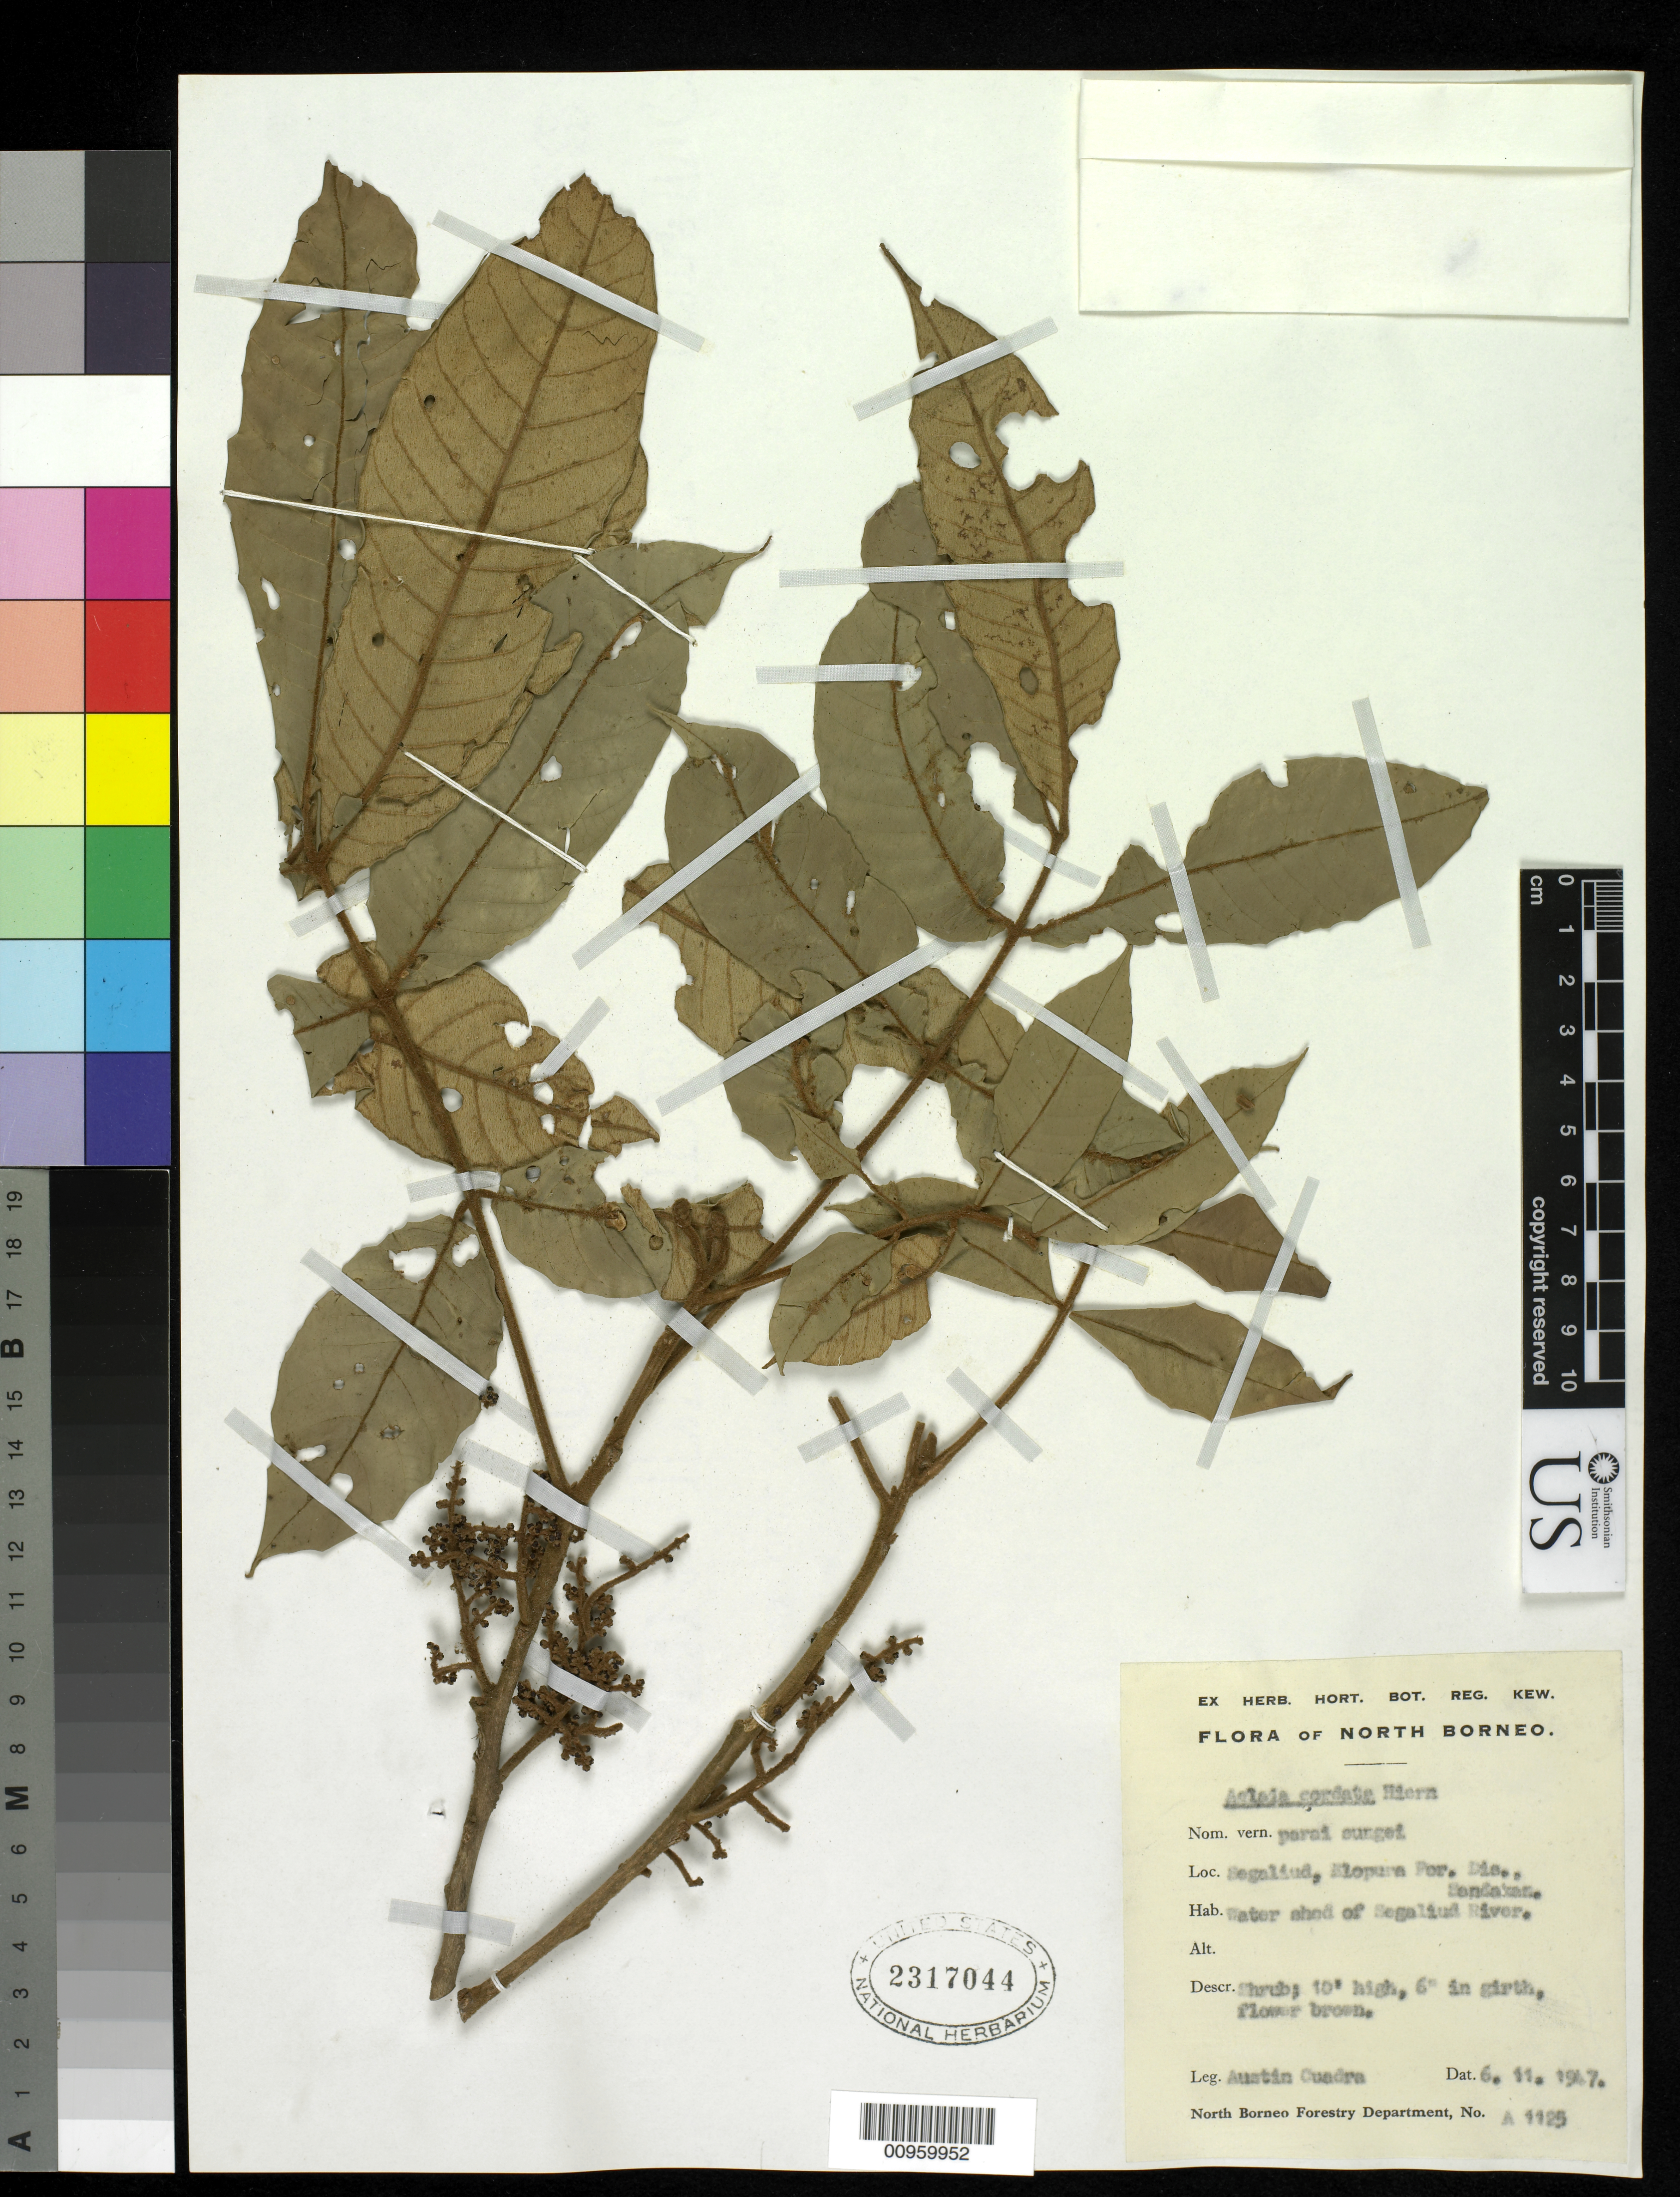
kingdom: Plantae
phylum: Tracheophyta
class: Magnoliopsida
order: Sapindales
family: Meliaceae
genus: Aglaia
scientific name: Aglaia tomentosa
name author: Teijsm. & Binn.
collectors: A. Cuadra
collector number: A 1125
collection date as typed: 06 Nov 1947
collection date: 1947-11-06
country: Malaysia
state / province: Sabah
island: Borneo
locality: Segaliud, Elopura Por. Dis., Sendaxan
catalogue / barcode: US 2317044